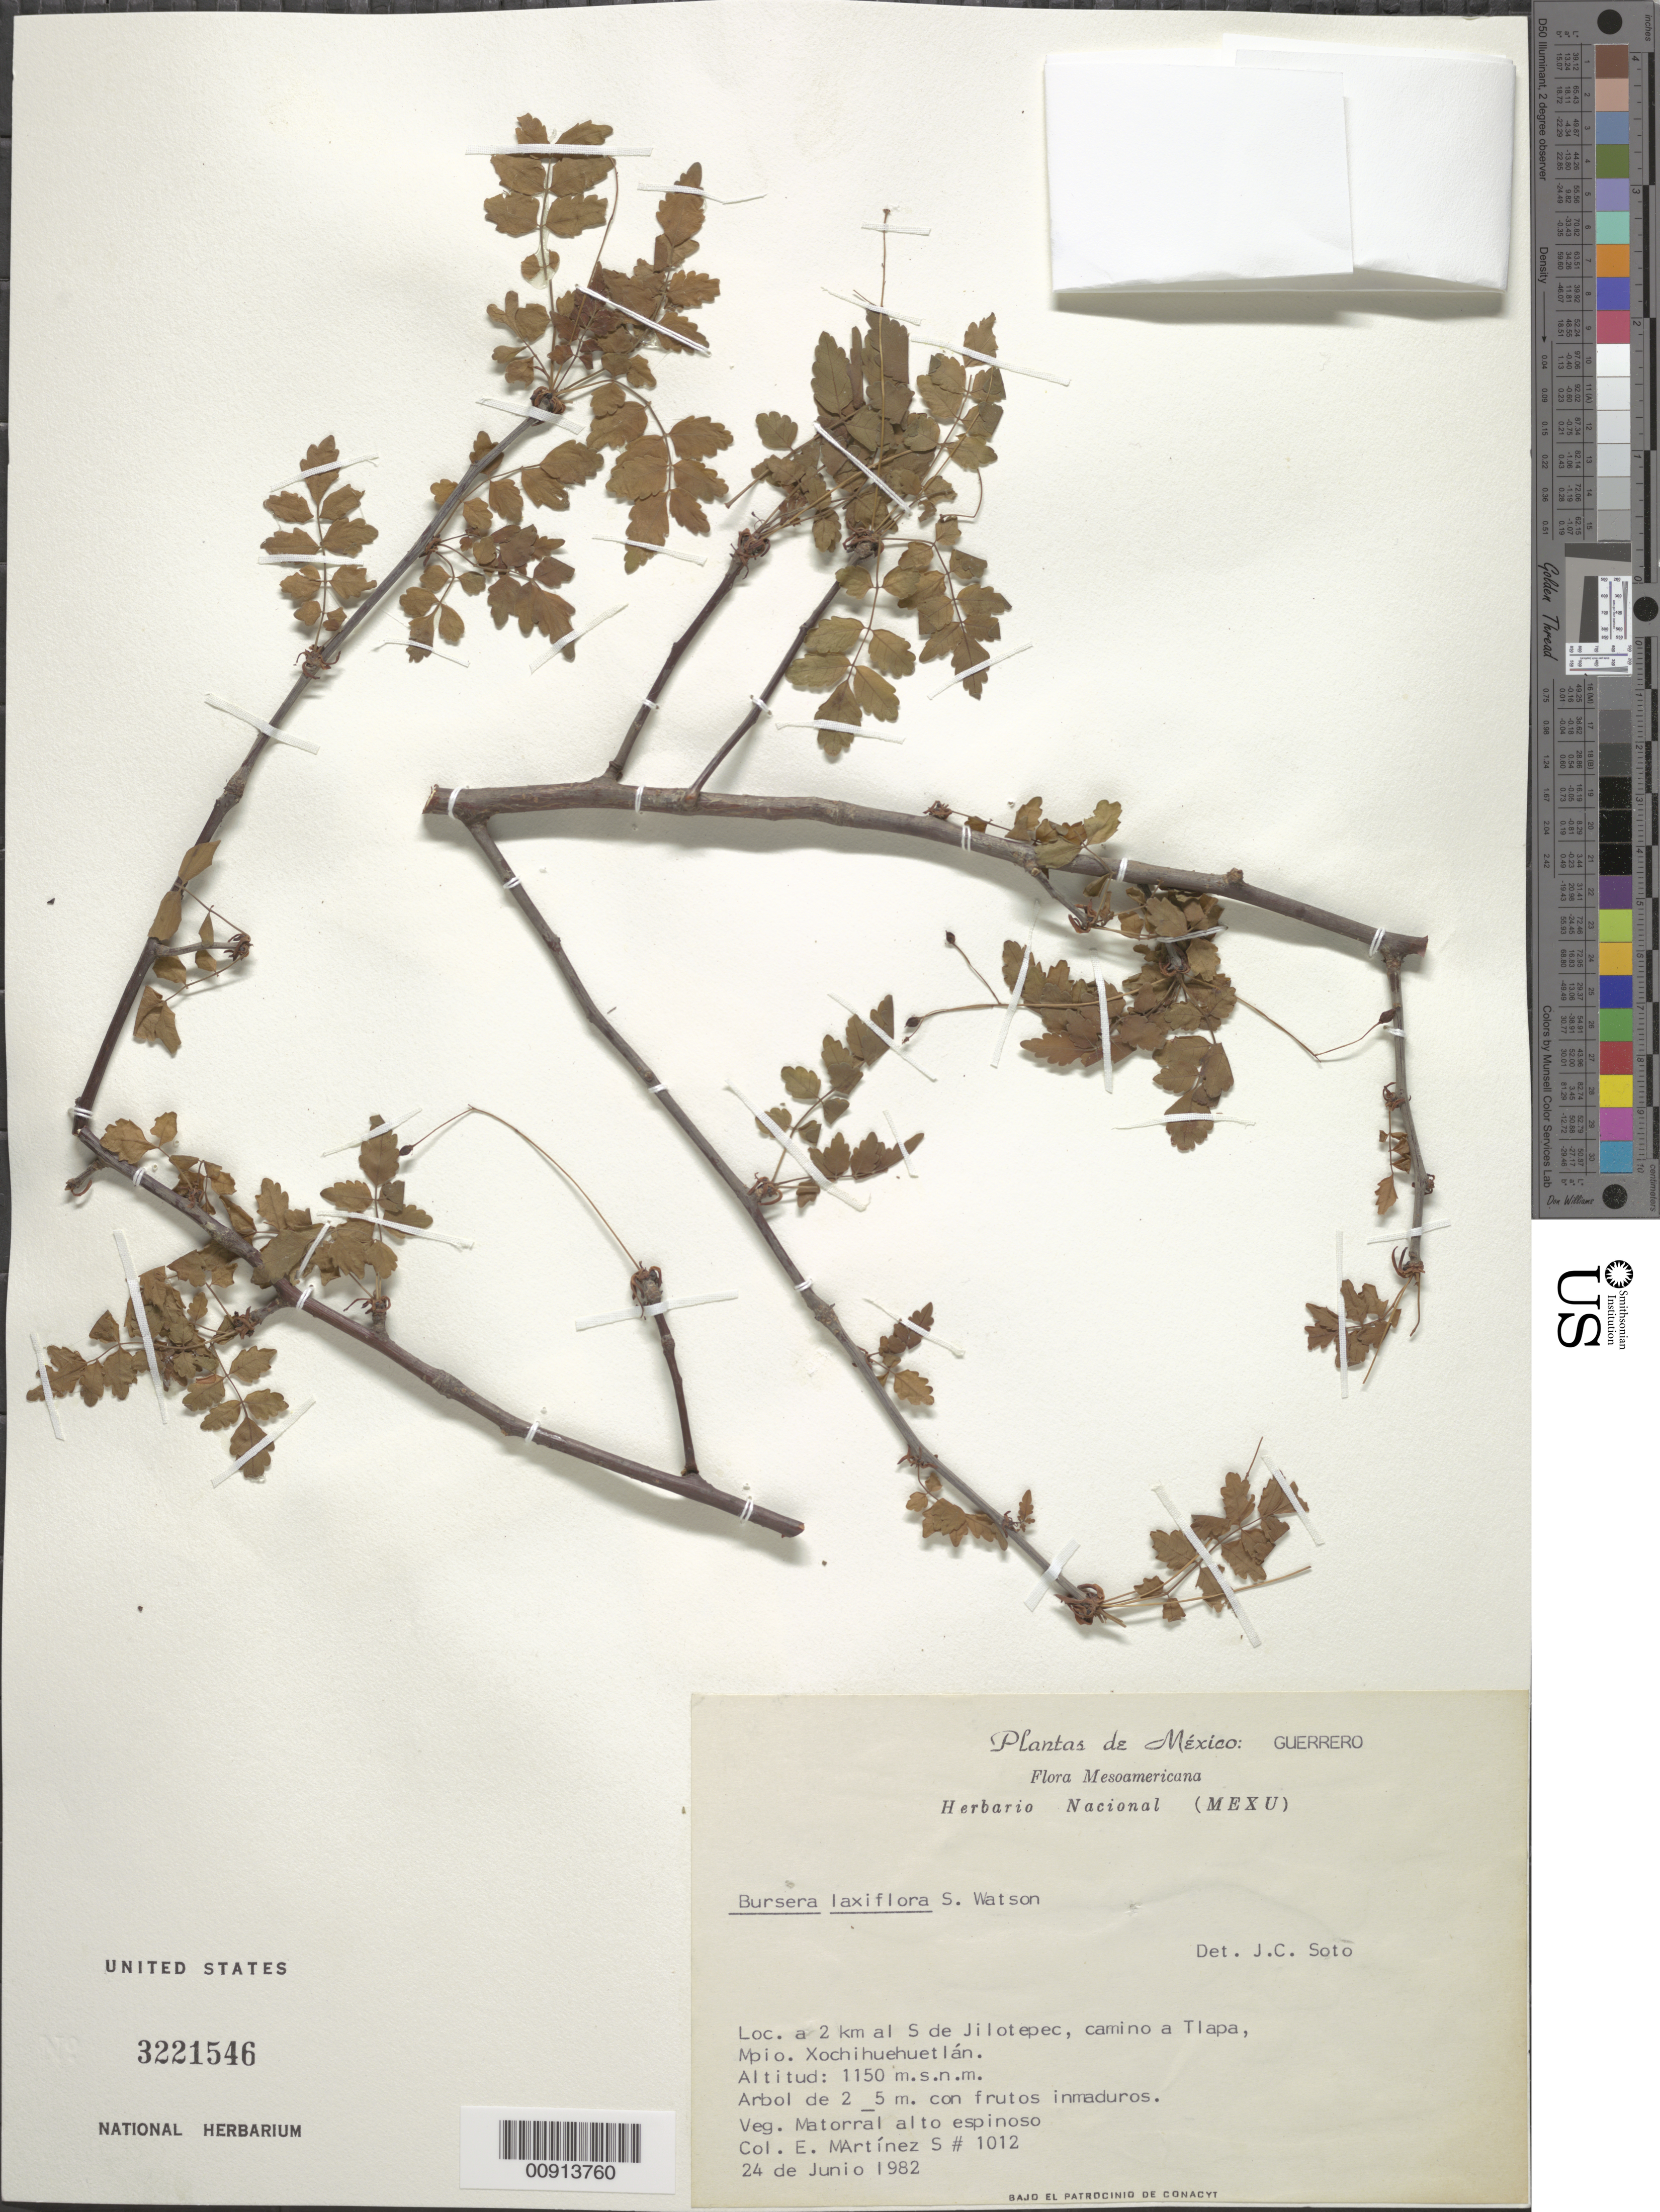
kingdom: Plantae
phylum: Tracheophyta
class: Magnoliopsida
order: Sapindales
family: Burseraceae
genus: Bursera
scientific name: Bursera laxiflora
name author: S. Watson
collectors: E. M. Martínez S.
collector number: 1012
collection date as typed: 24 Jun 1982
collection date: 1982-06-24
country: Mexico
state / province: Guerrero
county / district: Xochihuehuetlán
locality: A 2 km. al S de Jilotepec, camino a Tlapa, Mpio. Xochihuehuetlán, Guerrero.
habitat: Matorral alto espinoso.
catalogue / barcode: US 3221546